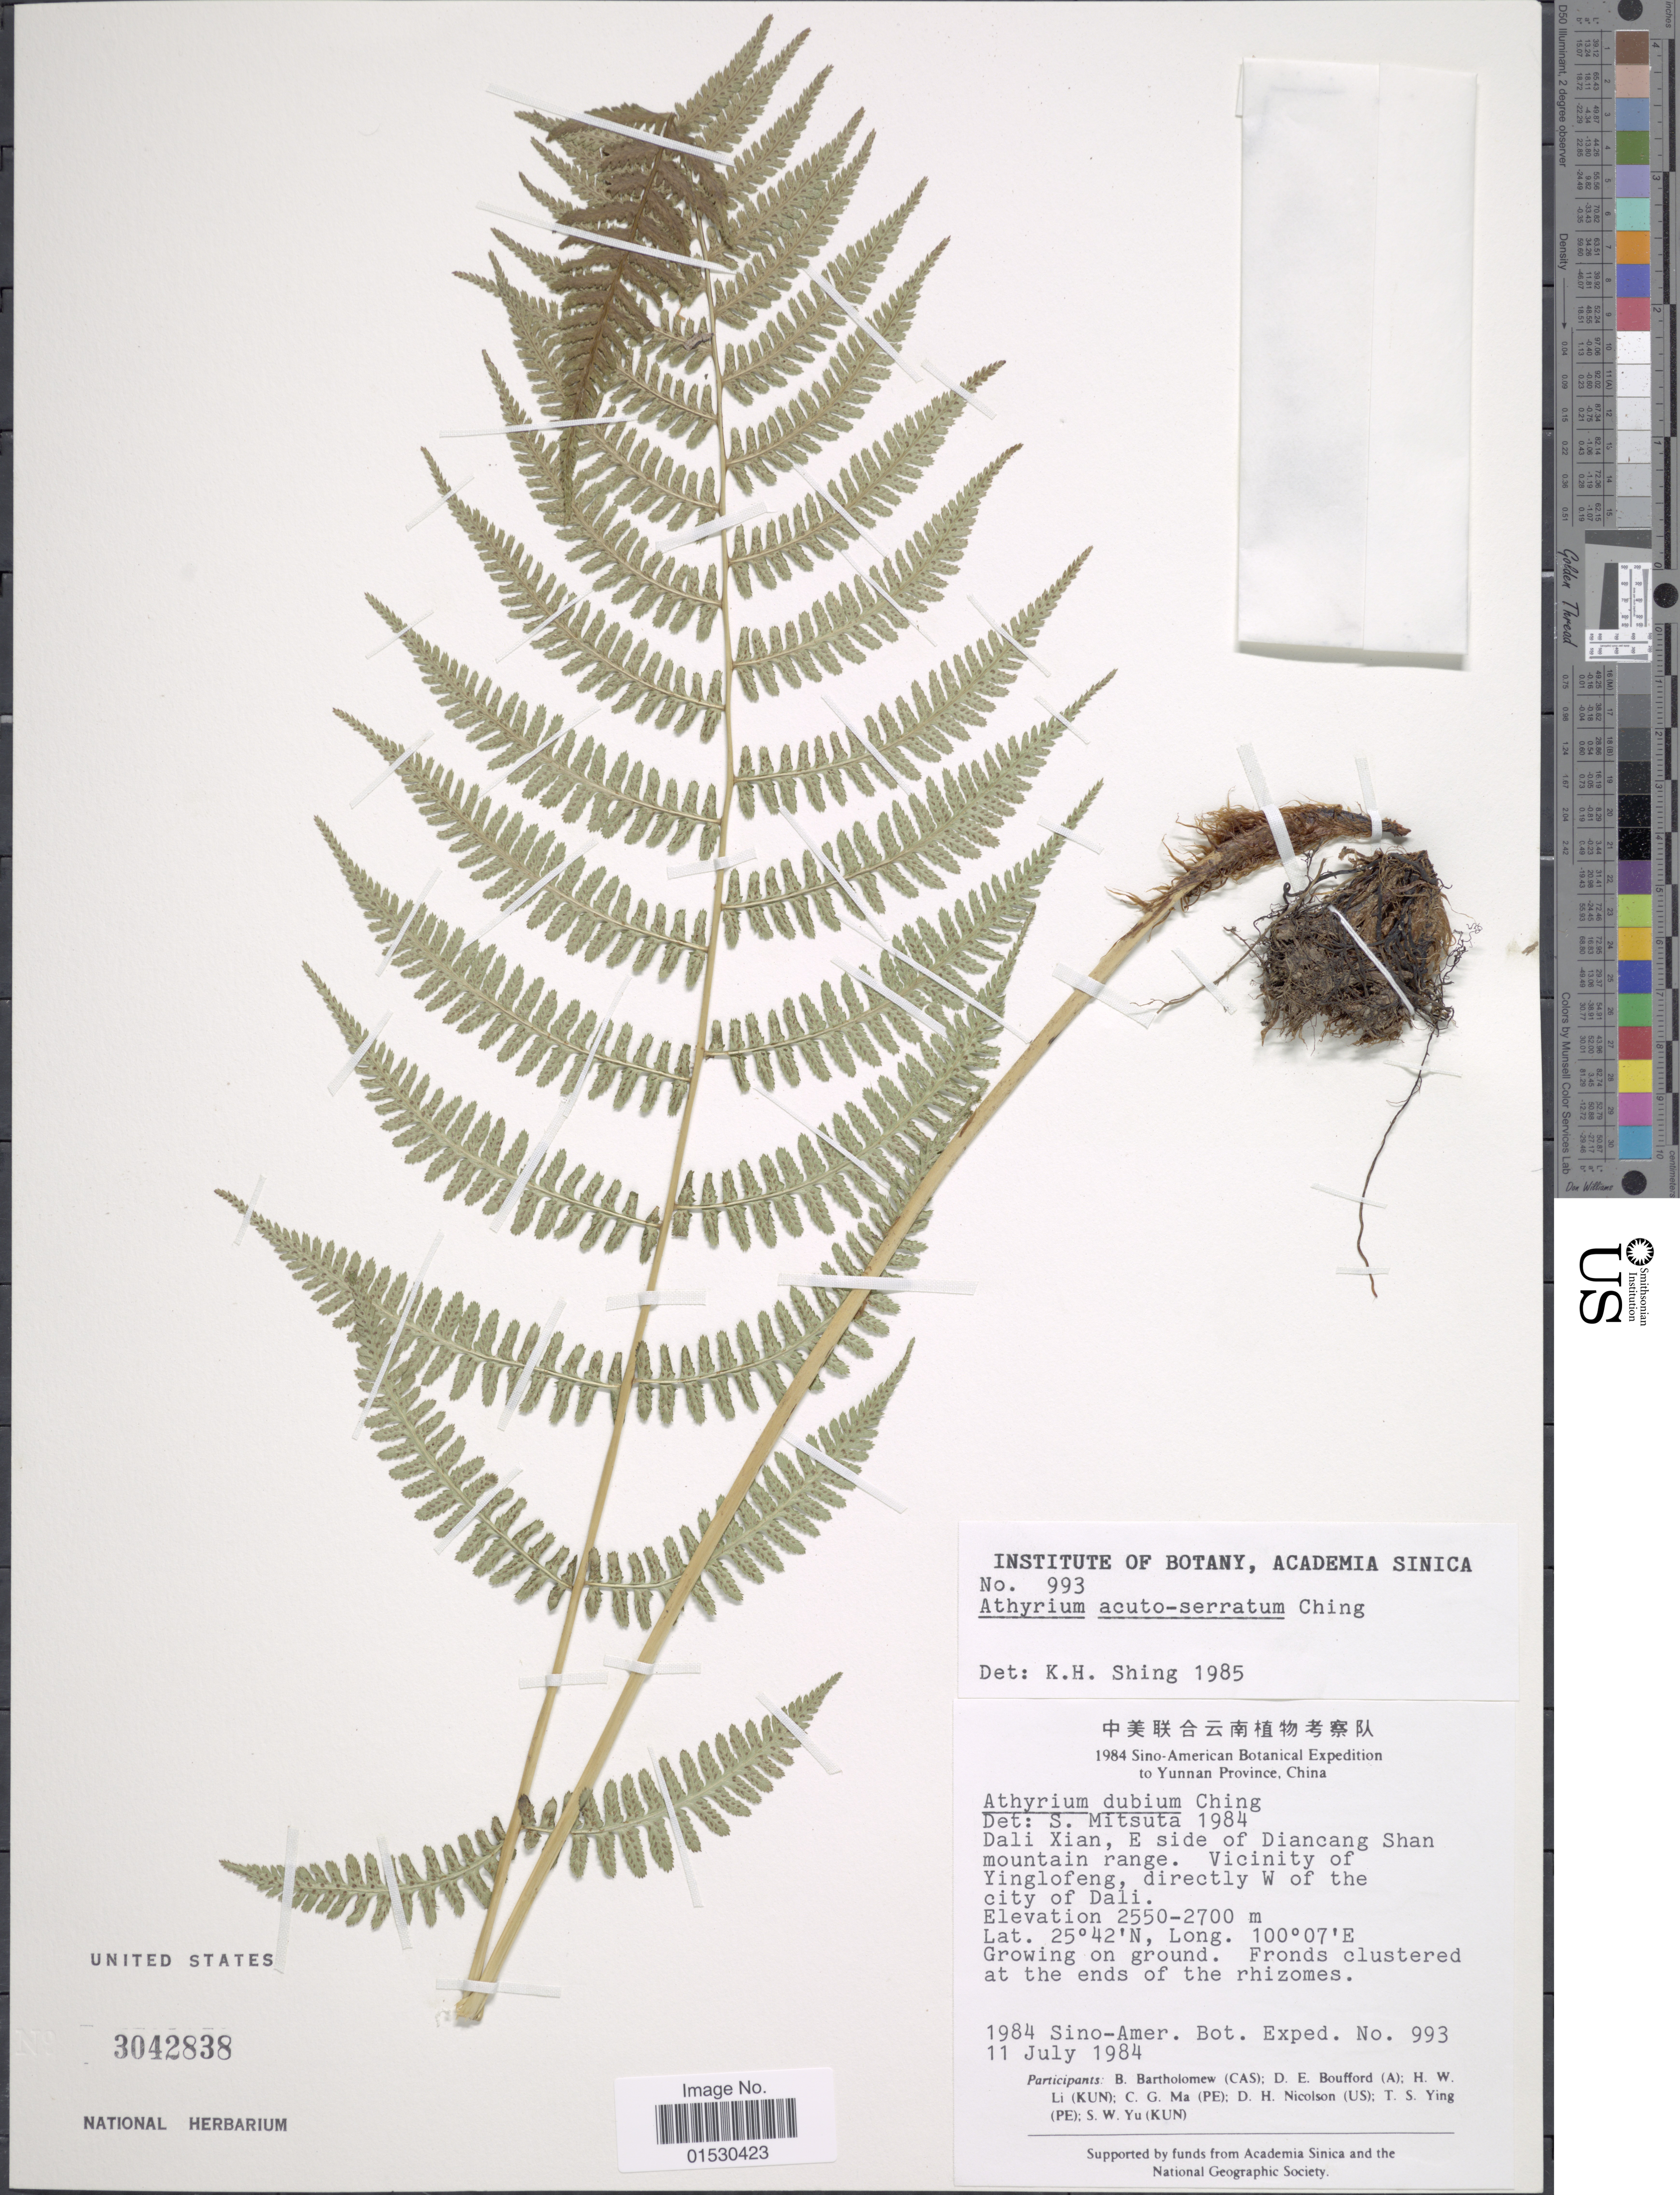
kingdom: Plantae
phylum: Tracheophyta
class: Polypodiopsida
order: Polypodiales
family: Athyriaceae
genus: Athyrium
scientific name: Athyrium acutoserratum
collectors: Sino-Amer. Bot. Exped. 1984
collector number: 993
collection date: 1984-07-11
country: China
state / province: Yunnan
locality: Dali Xian, E side of Diancang Shan mountain range. Vicinity of Yinglofeng, directly W of the city of Dali. Growing on ground. Fronds clustered at the ends of the rhizomes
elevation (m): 2550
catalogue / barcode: US 3042838